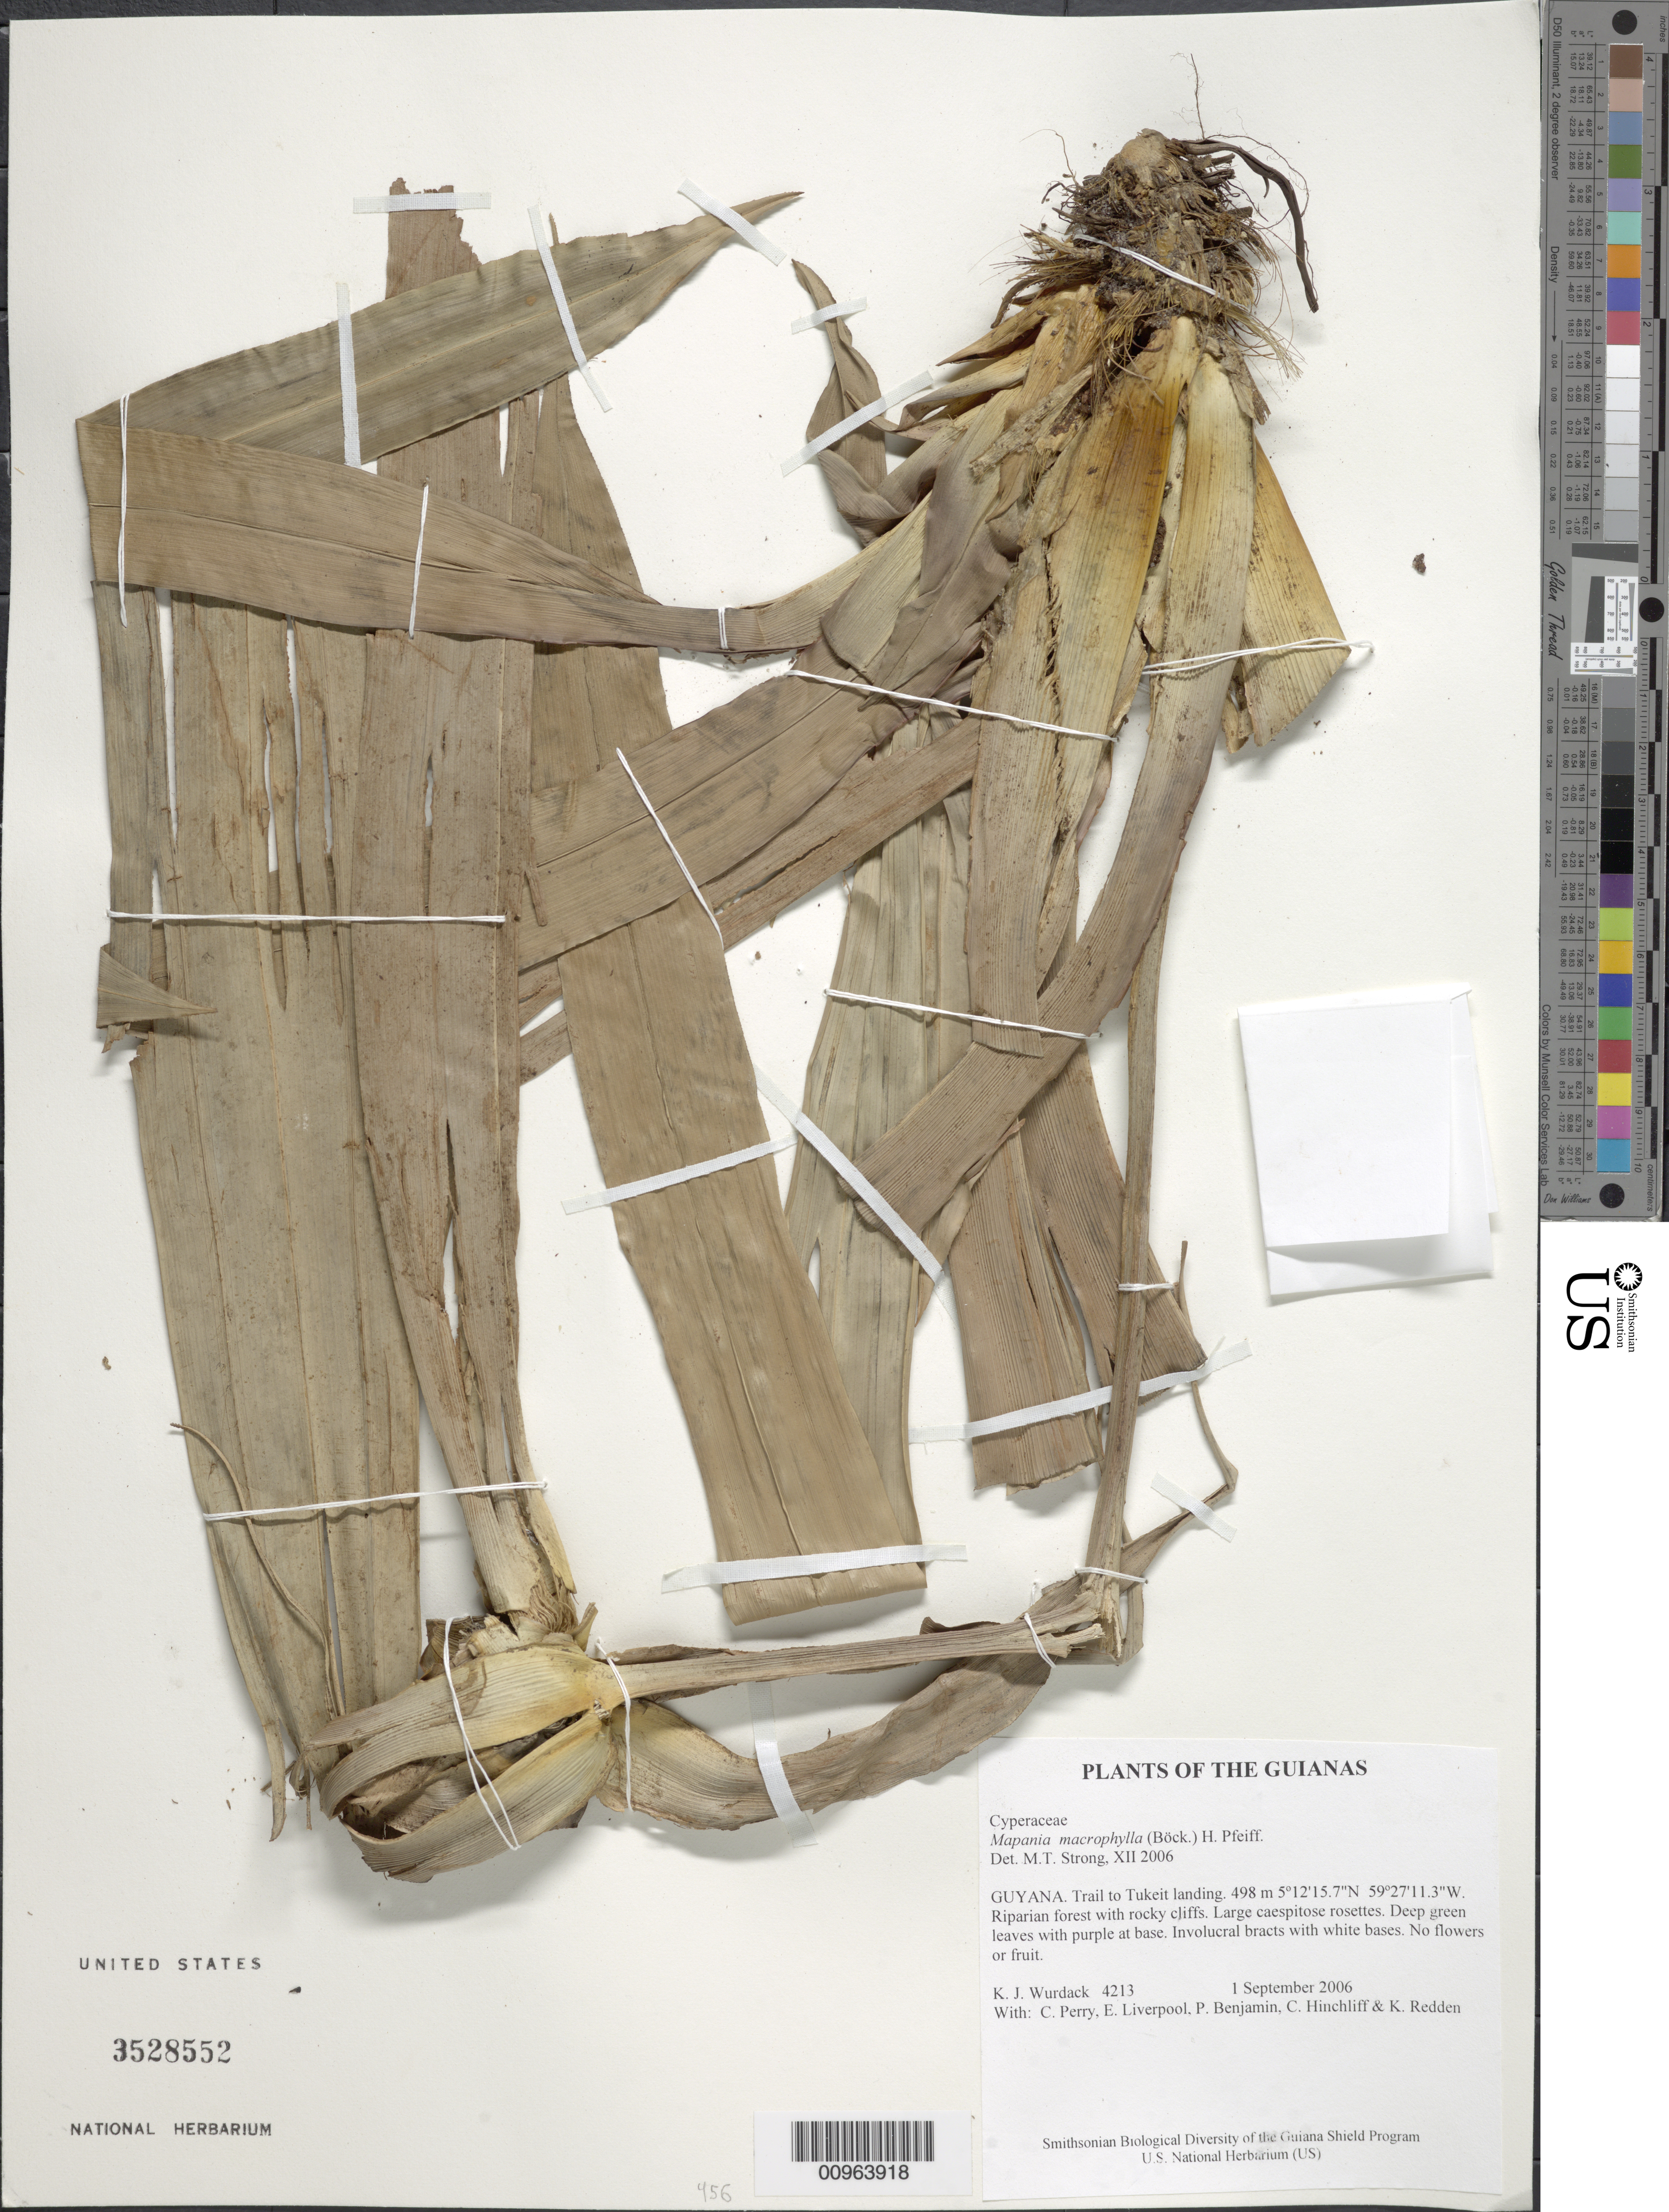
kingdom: Plantae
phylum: Tracheophyta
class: Liliopsida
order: Poales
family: Cyperaceae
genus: Mapania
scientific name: Mapania macrophylla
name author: (Boeckeler) H. Pfeiff.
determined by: Strong, M. T., (US), Smithsonian Institution - National Museum of Natural History (UNITED STATES)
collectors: K. Wurdack, C. Perry, E. Liverpool, P. Benjamin, C. E. Hinchliff & K. M. Redden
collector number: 4213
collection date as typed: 1 September 2006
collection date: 2006-09-01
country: Guyana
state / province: Potaro-Siparuni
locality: Trail to Tukeit landing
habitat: Riparian forest with rocky cliffs.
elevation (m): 498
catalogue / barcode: US 3528552